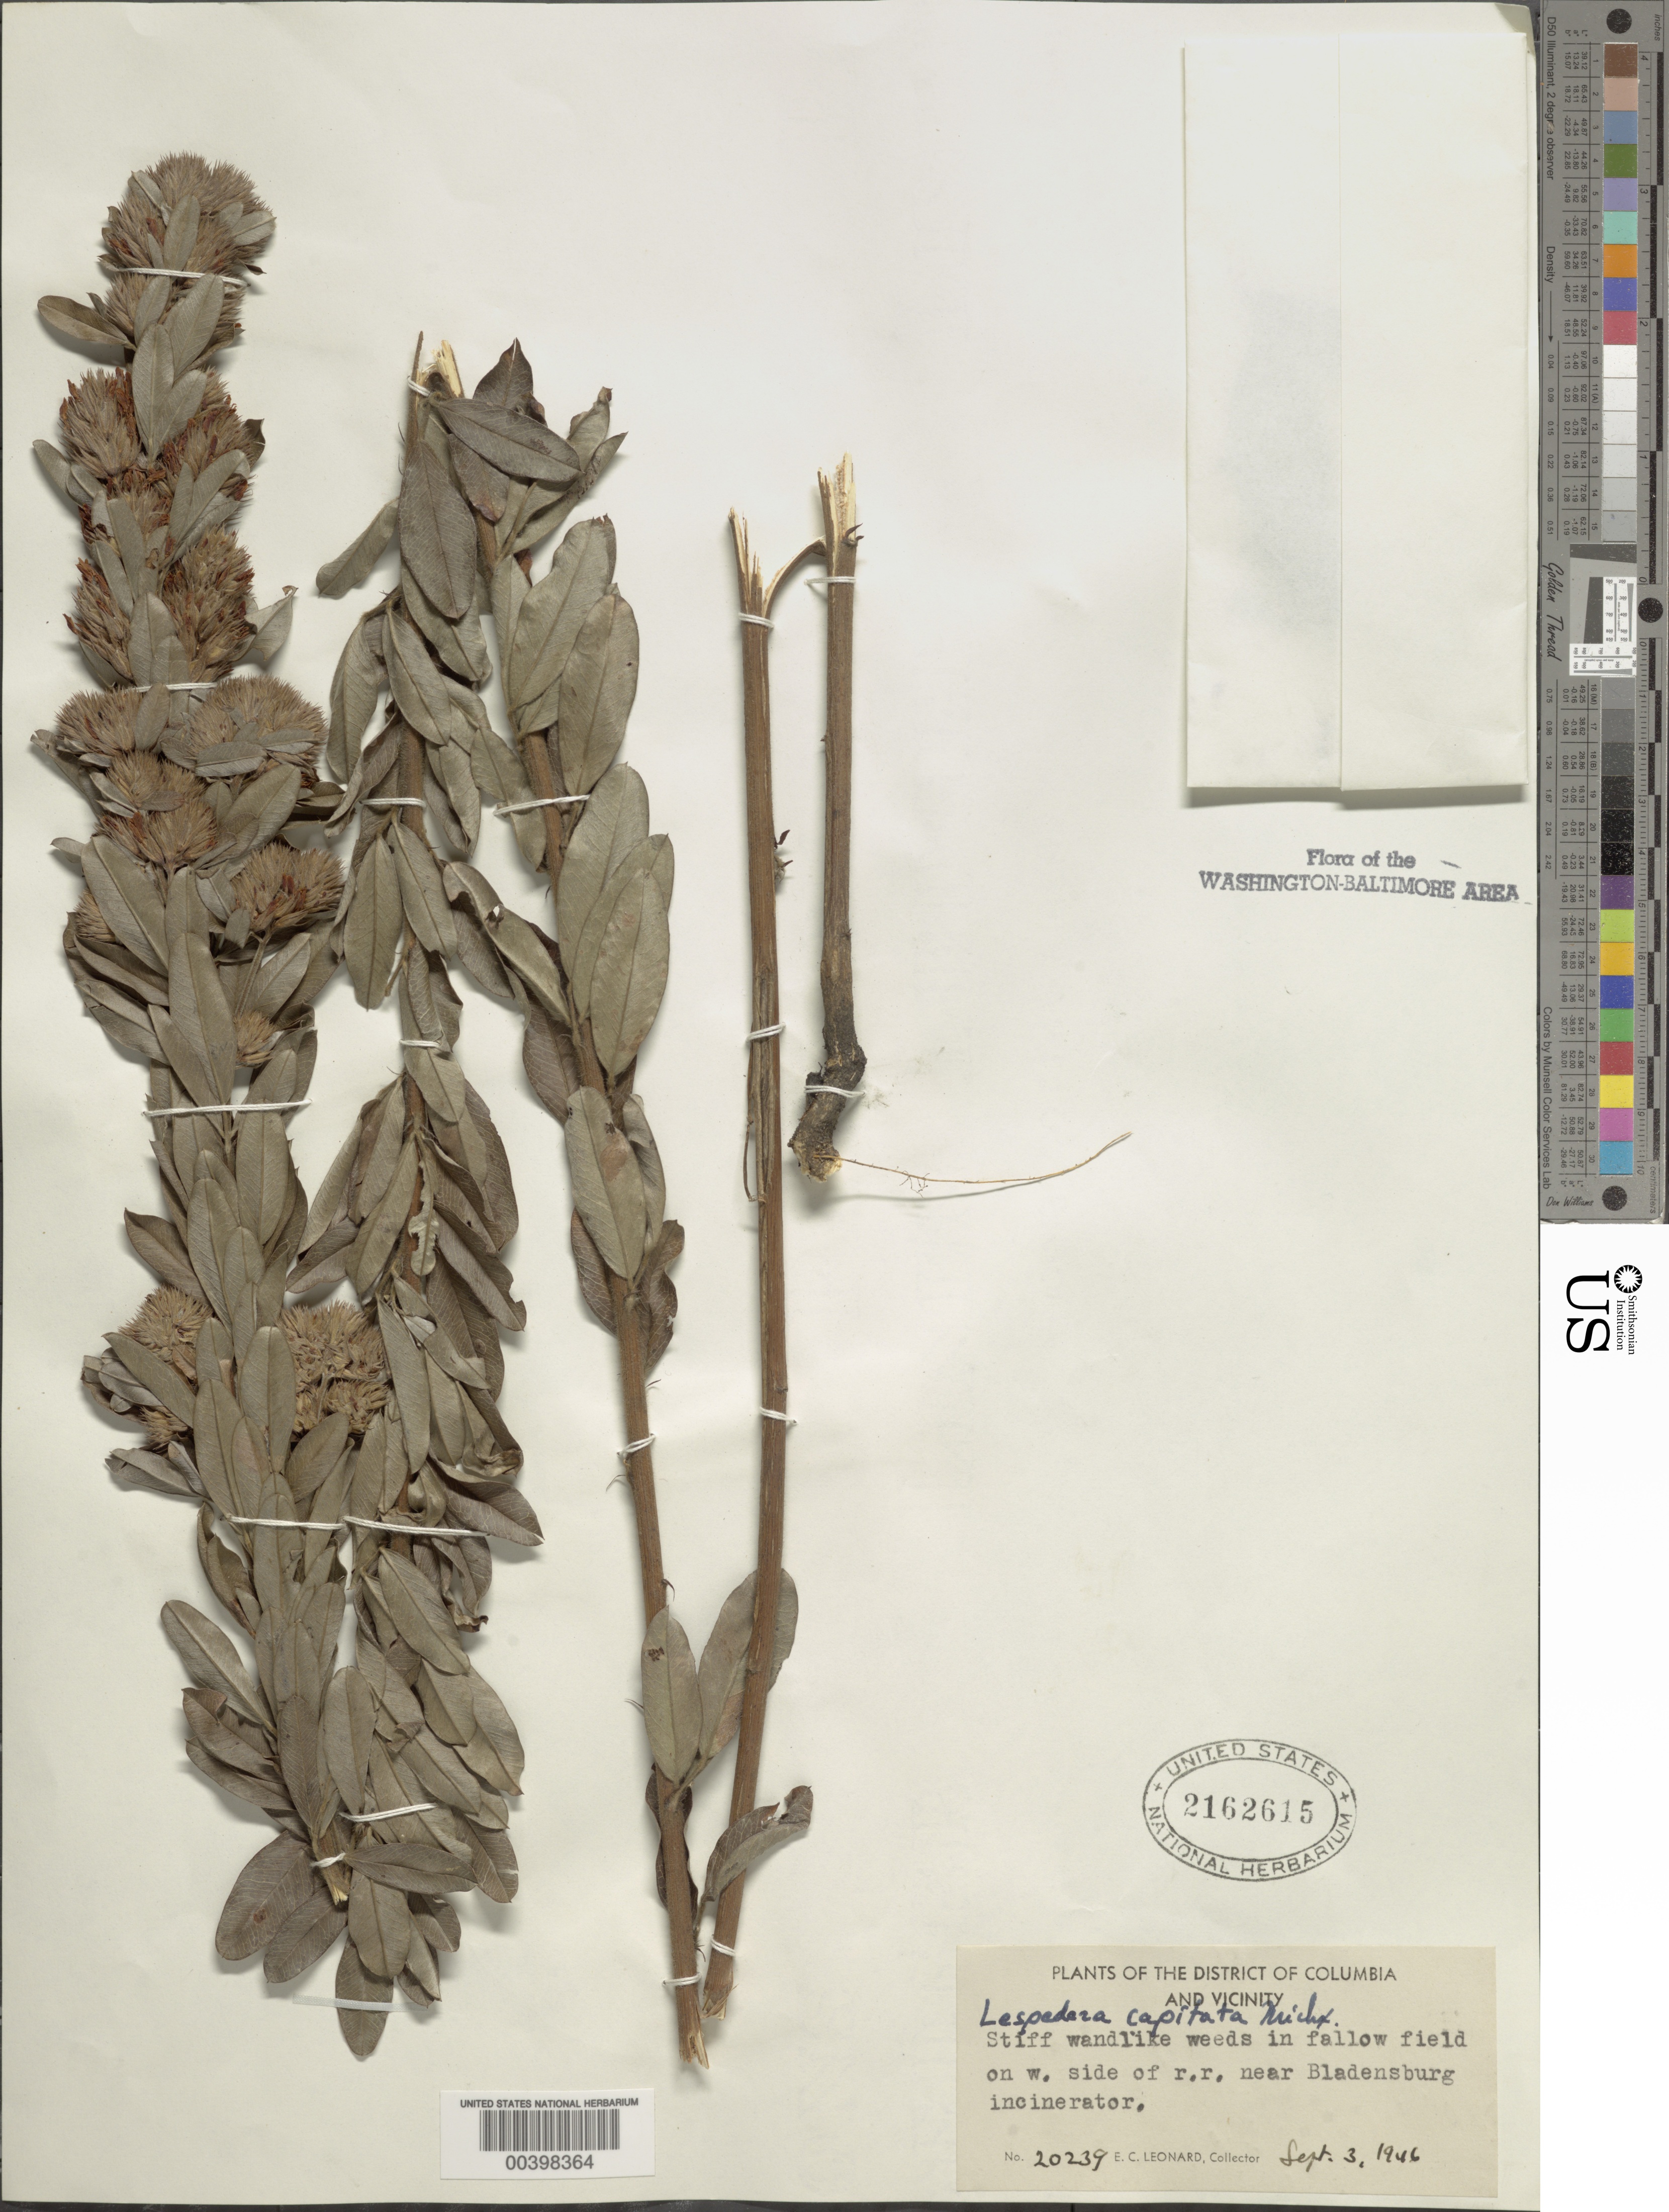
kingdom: Plantae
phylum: Tracheophyta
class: Magnoliopsida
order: Fabales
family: Fabaceae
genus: Lespedeza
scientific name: Lespedeza capitata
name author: Michx.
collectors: E. C. Leonard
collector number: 20239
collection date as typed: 03 Sep 1946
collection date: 1946-09-03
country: United States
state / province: Maryland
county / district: Prince George's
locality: Railroad near Bladensburg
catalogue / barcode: US 2162615